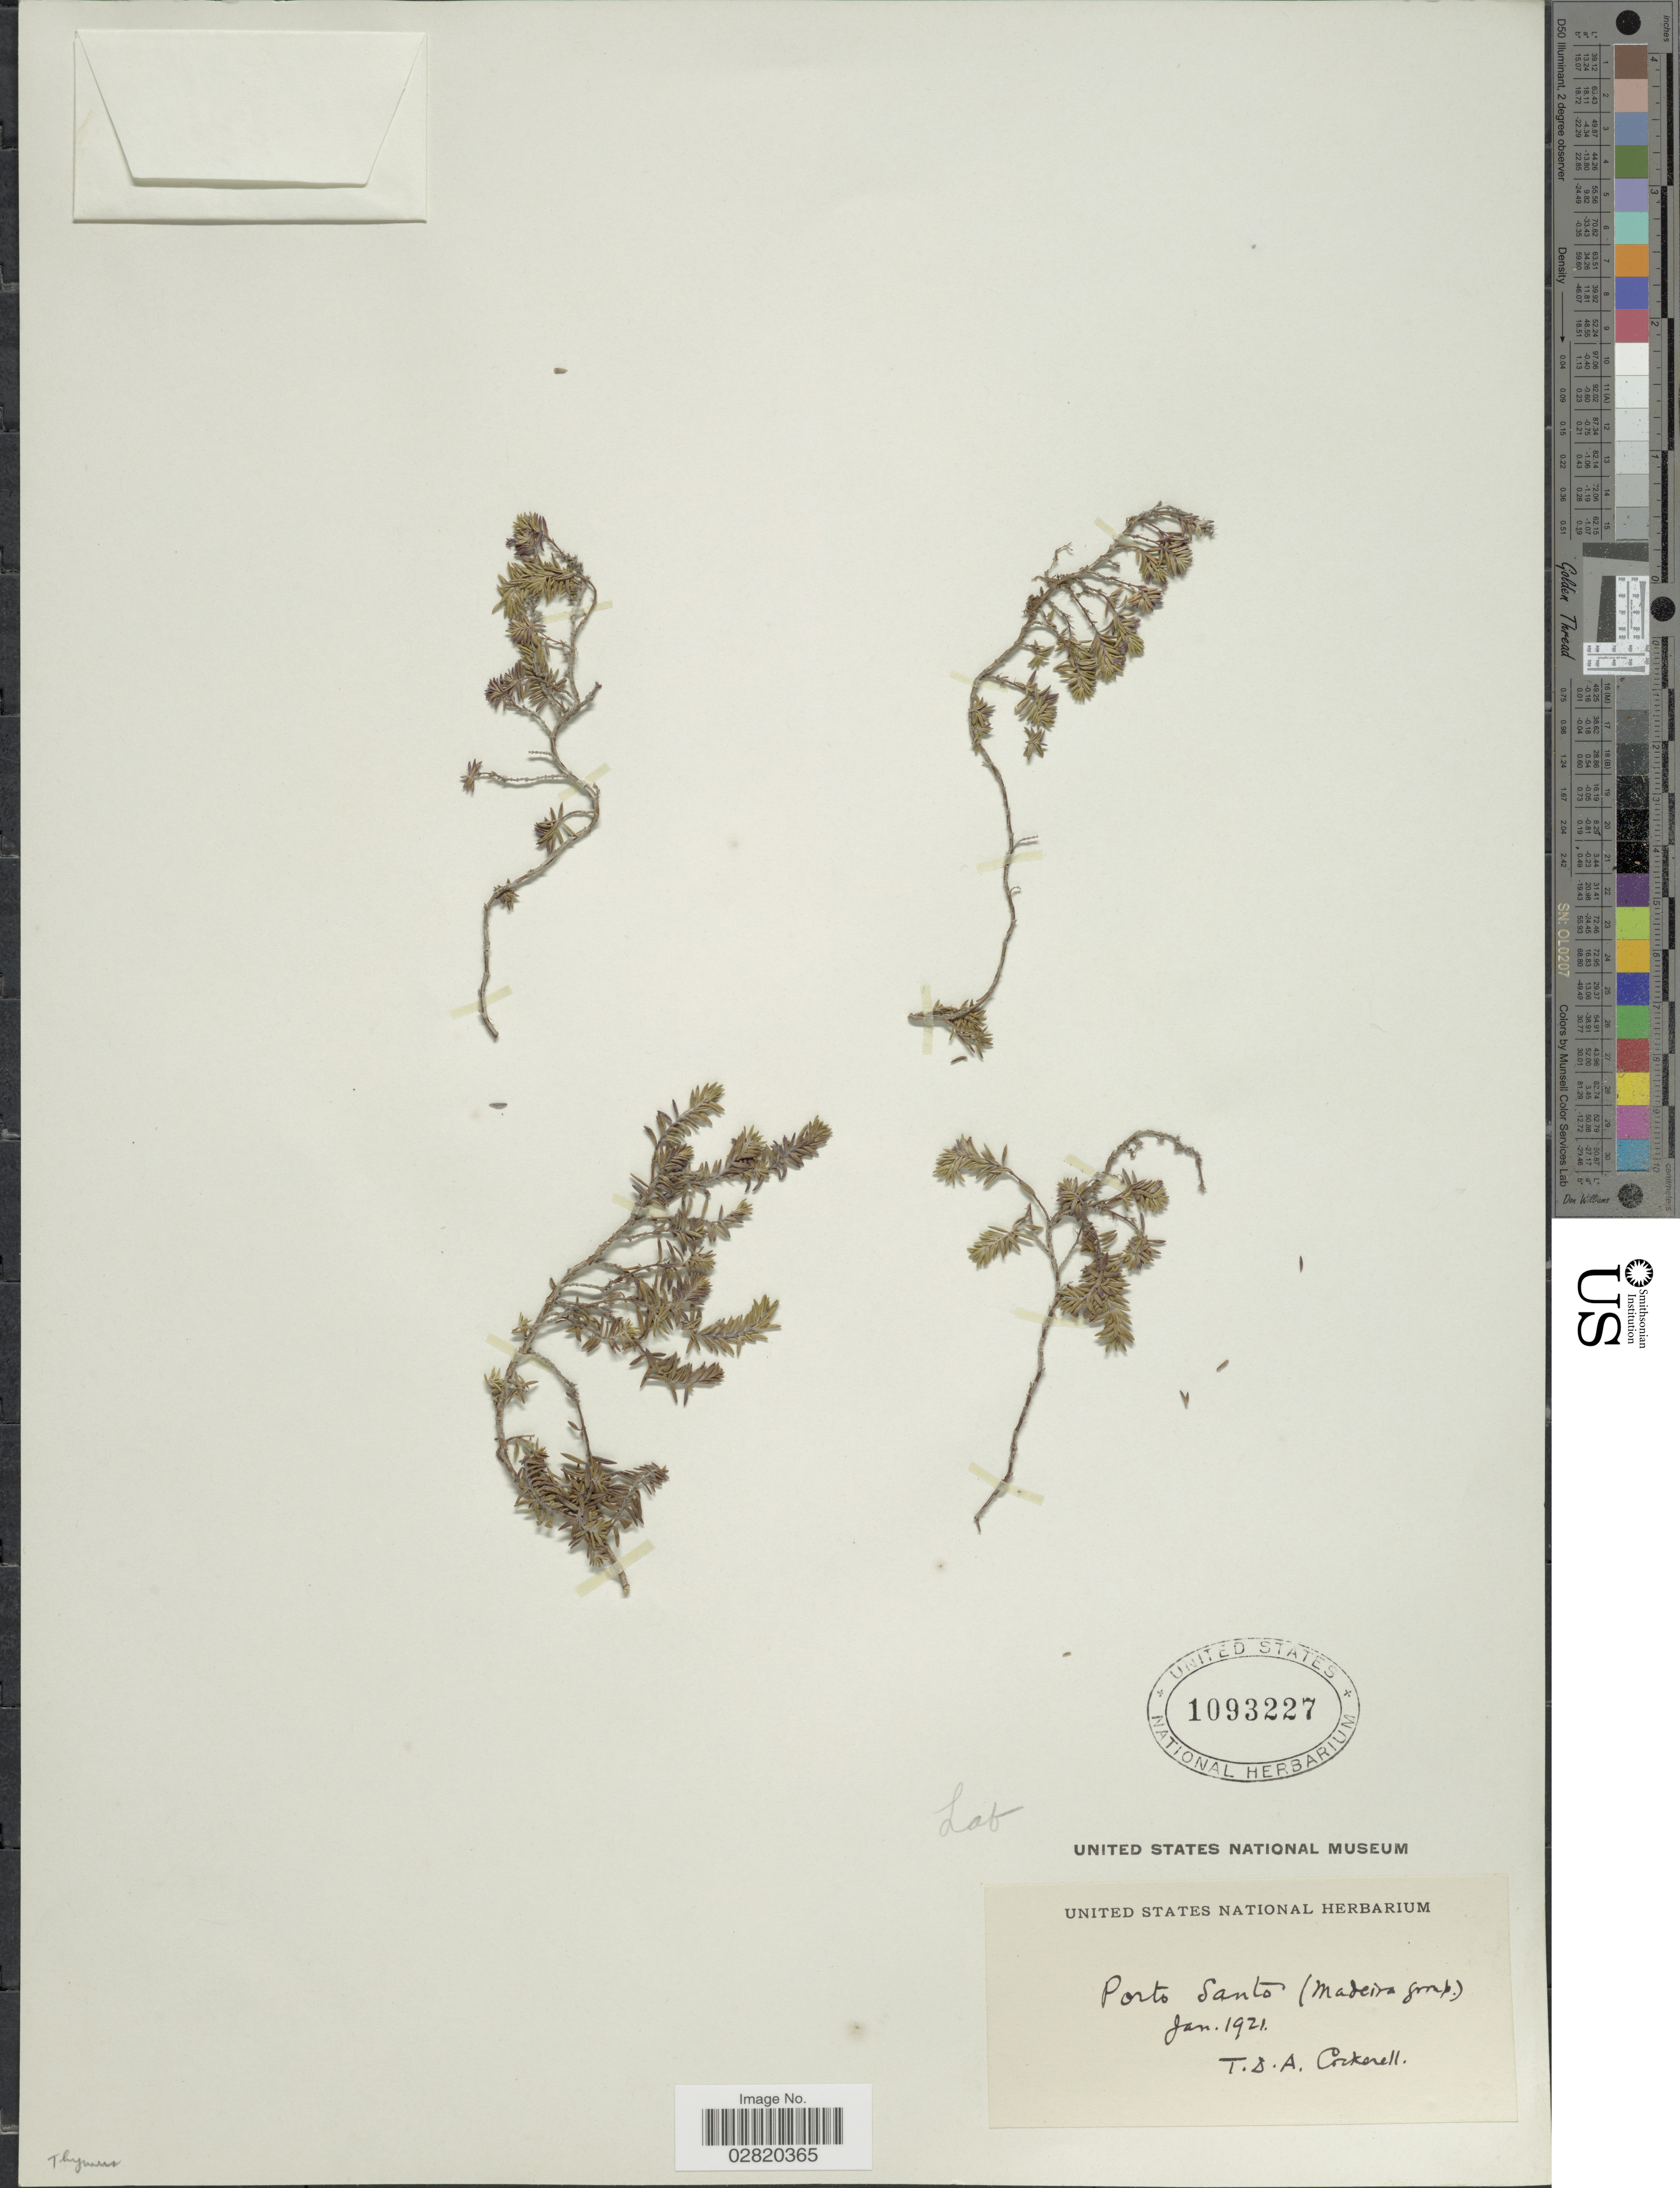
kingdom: Plantae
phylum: Tracheophyta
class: Magnoliopsida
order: Lamiales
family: Lamiaceae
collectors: T. Cockerell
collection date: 1921-01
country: Portugal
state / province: Madeira (Aut. Reg.)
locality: Porto Santo (Madeira group.).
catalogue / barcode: US 1093227